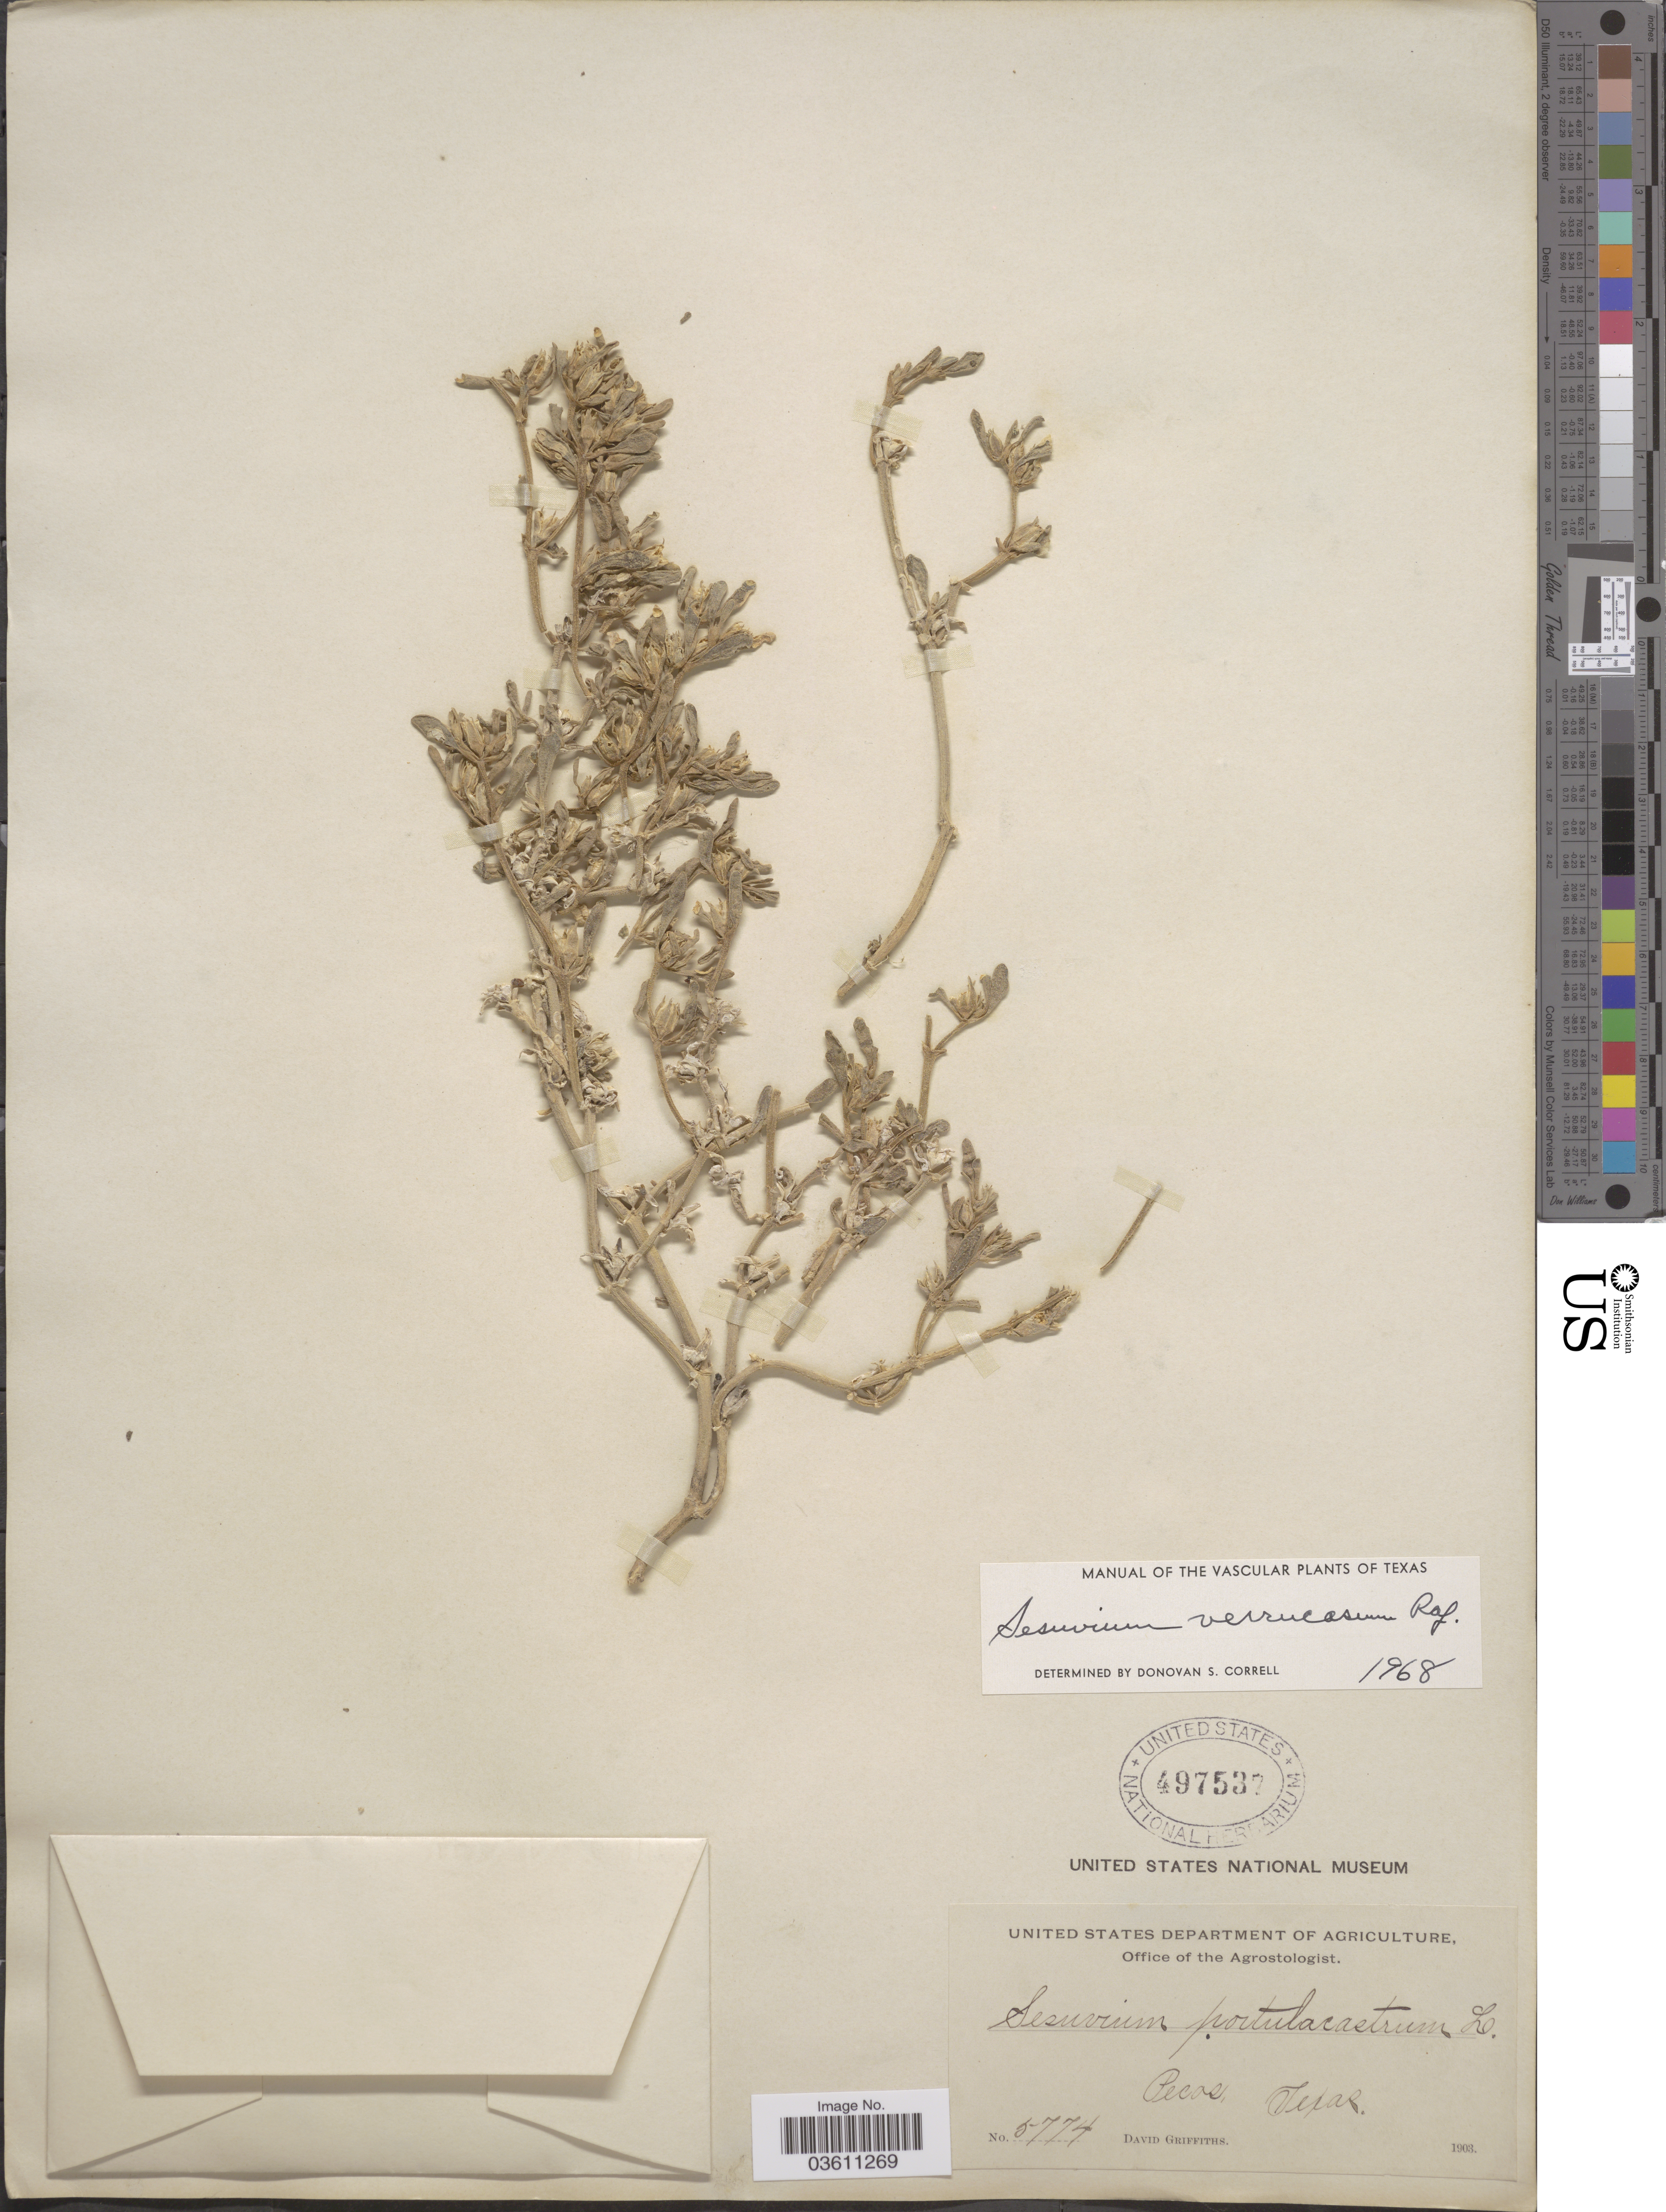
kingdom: Plantae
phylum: Tracheophyta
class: Magnoliopsida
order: Caryophyllales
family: Aizoaceae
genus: Sesuvium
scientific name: Sesuvium revolutifolium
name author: Ortega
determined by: Strong, Mark T., (BOT), Smithsonian Institution - National Museum of Natural History (UNITED STATES)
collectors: D. Griffiths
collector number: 5774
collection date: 1903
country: United States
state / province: Texas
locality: Pecos.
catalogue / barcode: US 497537